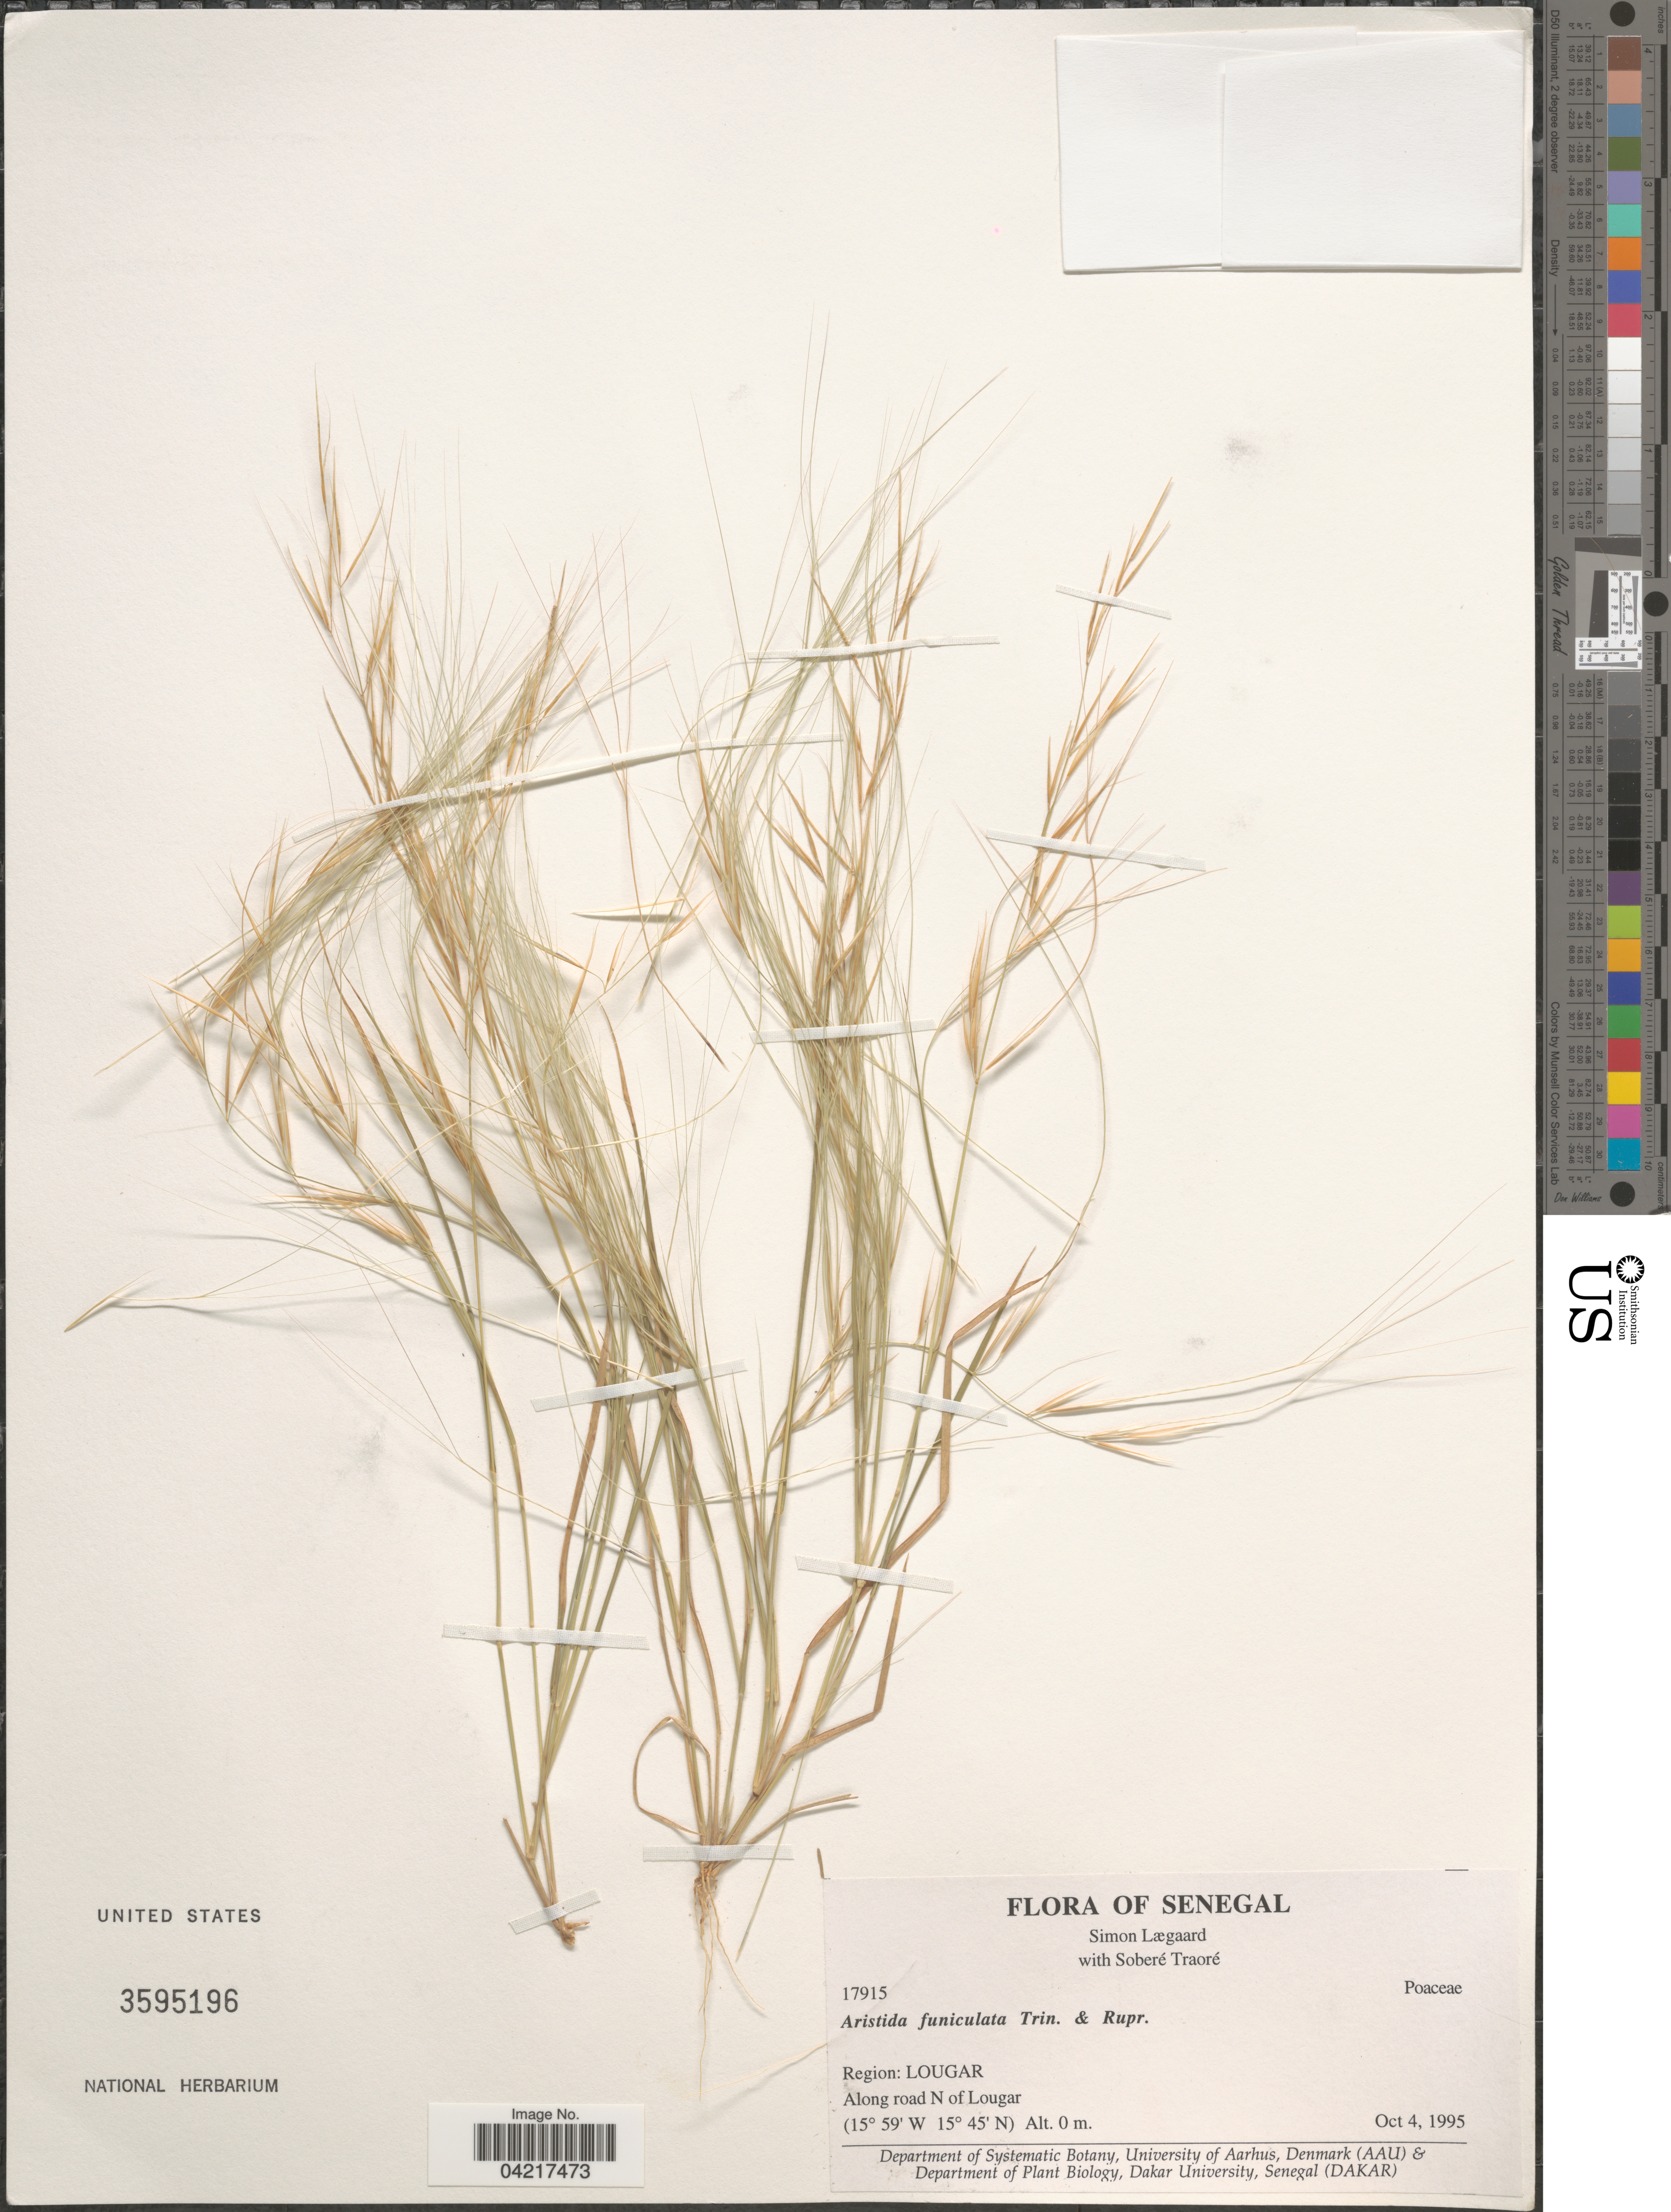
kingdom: Plantae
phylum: Tracheophyta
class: Liliopsida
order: Poales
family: Poaceae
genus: Aristida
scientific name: Aristida funiculata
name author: Trin. & Rupr.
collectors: S. Lægaard & S. Traore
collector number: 17915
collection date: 1995-10-04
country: Senegal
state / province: Louga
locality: Region: Lougar. Along road N of Lougar.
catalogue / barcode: US 3595196